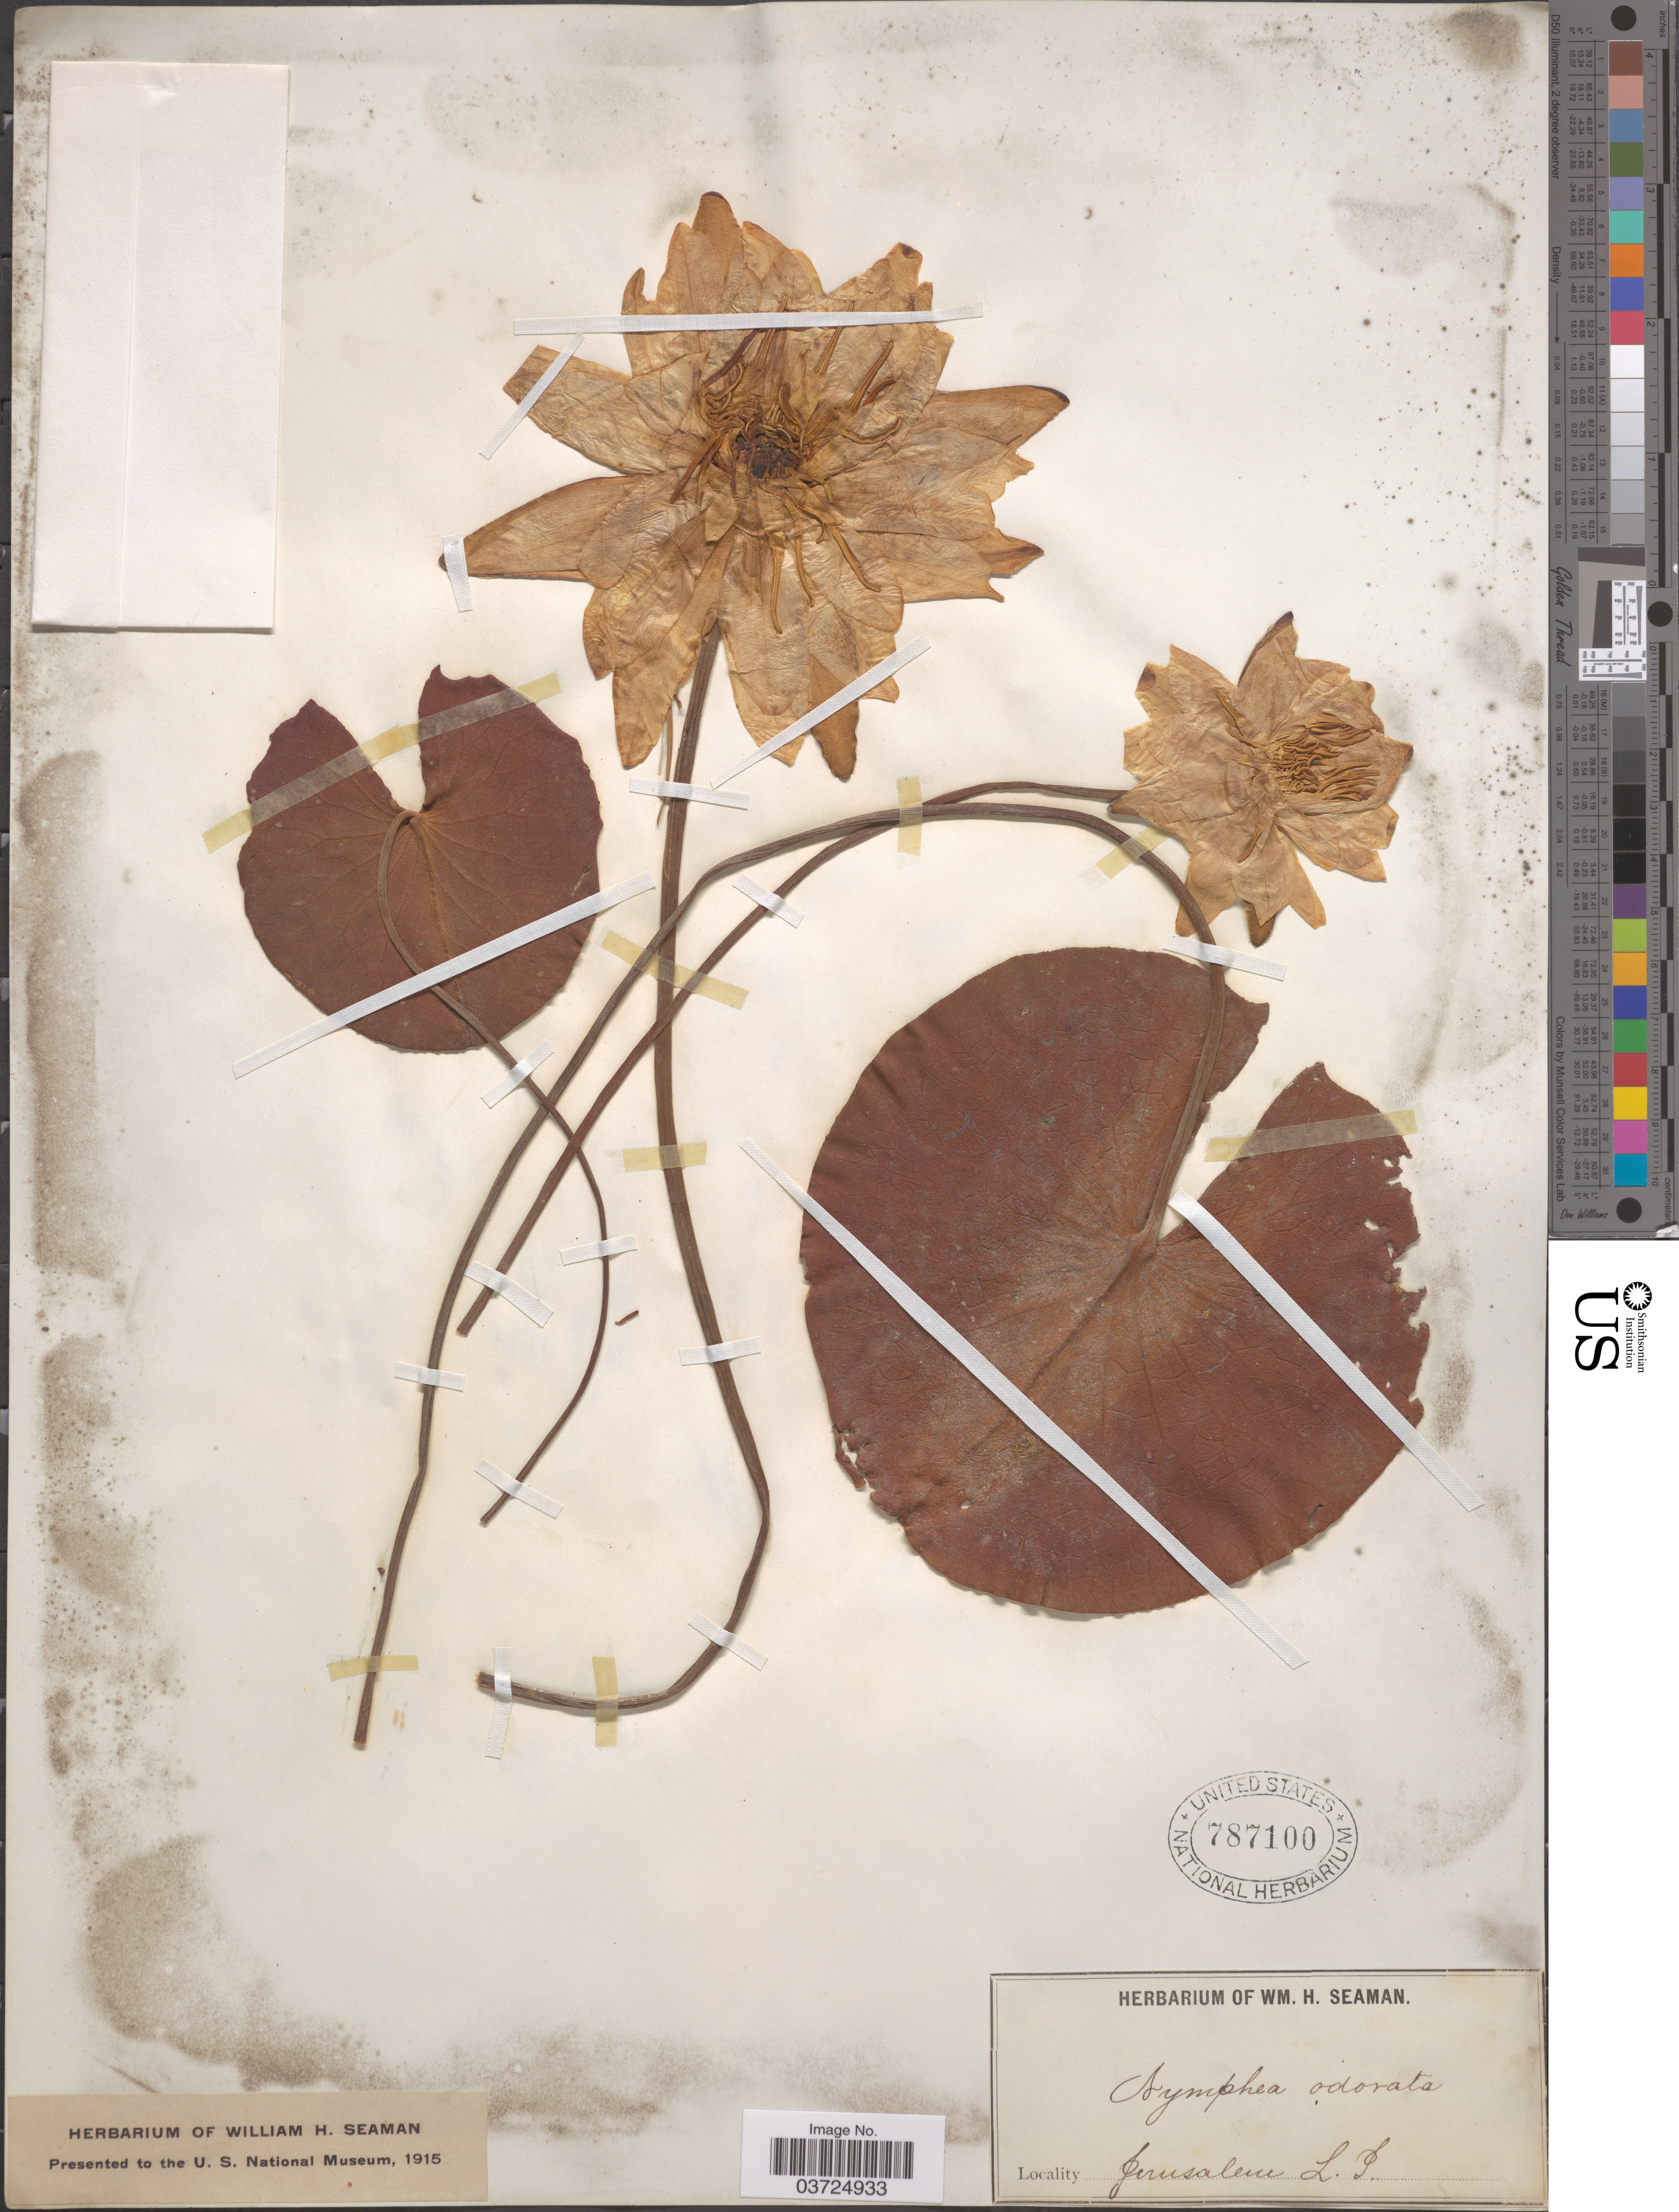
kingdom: Plantae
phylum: Tracheophyta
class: Magnoliopsida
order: Nymphaeales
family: Nymphaeaceae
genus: Nymphaea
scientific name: Nymphaea odorata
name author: Aiton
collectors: Ex herb. W. H. Seaman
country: United States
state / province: New York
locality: Jerusalem L. I.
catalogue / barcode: US 787100